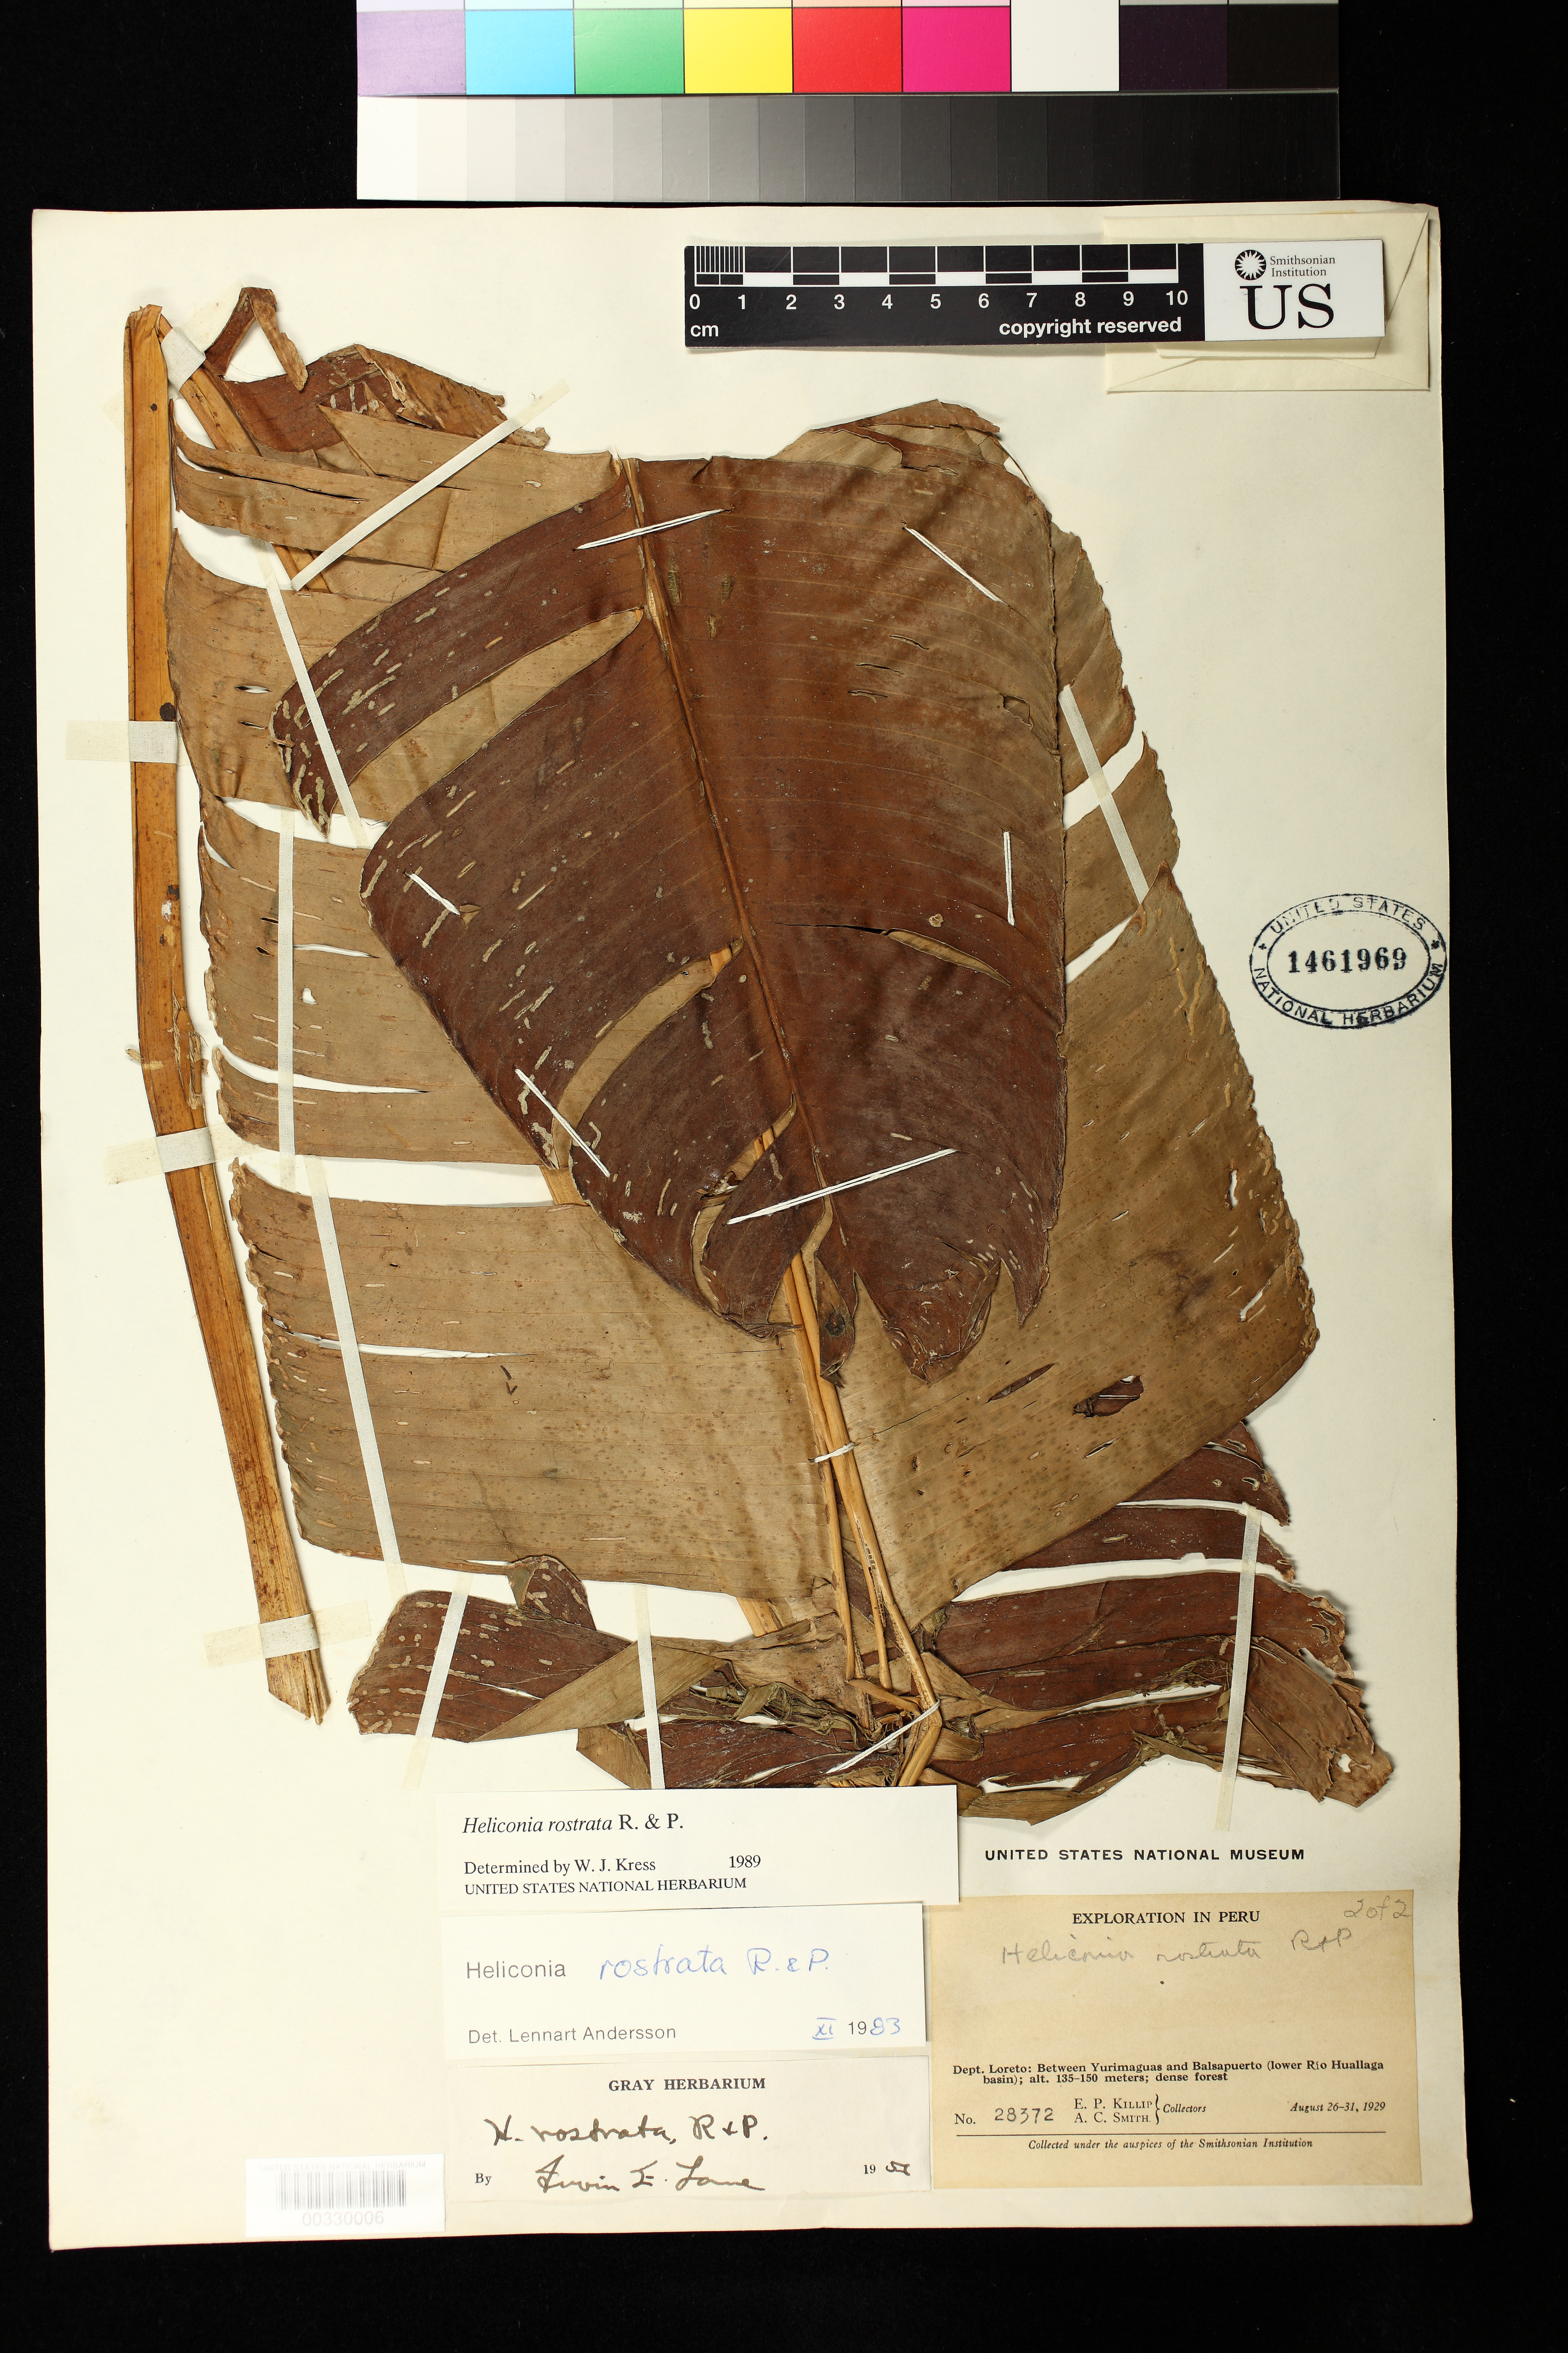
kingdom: Plantae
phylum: Tracheophyta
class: Liliopsida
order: Zingiberales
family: Heliconiaceae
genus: Heliconia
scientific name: Heliconia rostrata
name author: Ruiz & Pav.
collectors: E. P. Killip & A. C. Smith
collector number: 28372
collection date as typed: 26 Aug 1929 to 31 Aug 1929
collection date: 1929-08-26/1929-08-31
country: Peru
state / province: Loreto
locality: Between Yurimaguas and Balsapuerto (lower Rio Huallaga basin)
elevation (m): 135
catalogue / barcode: US 1461969